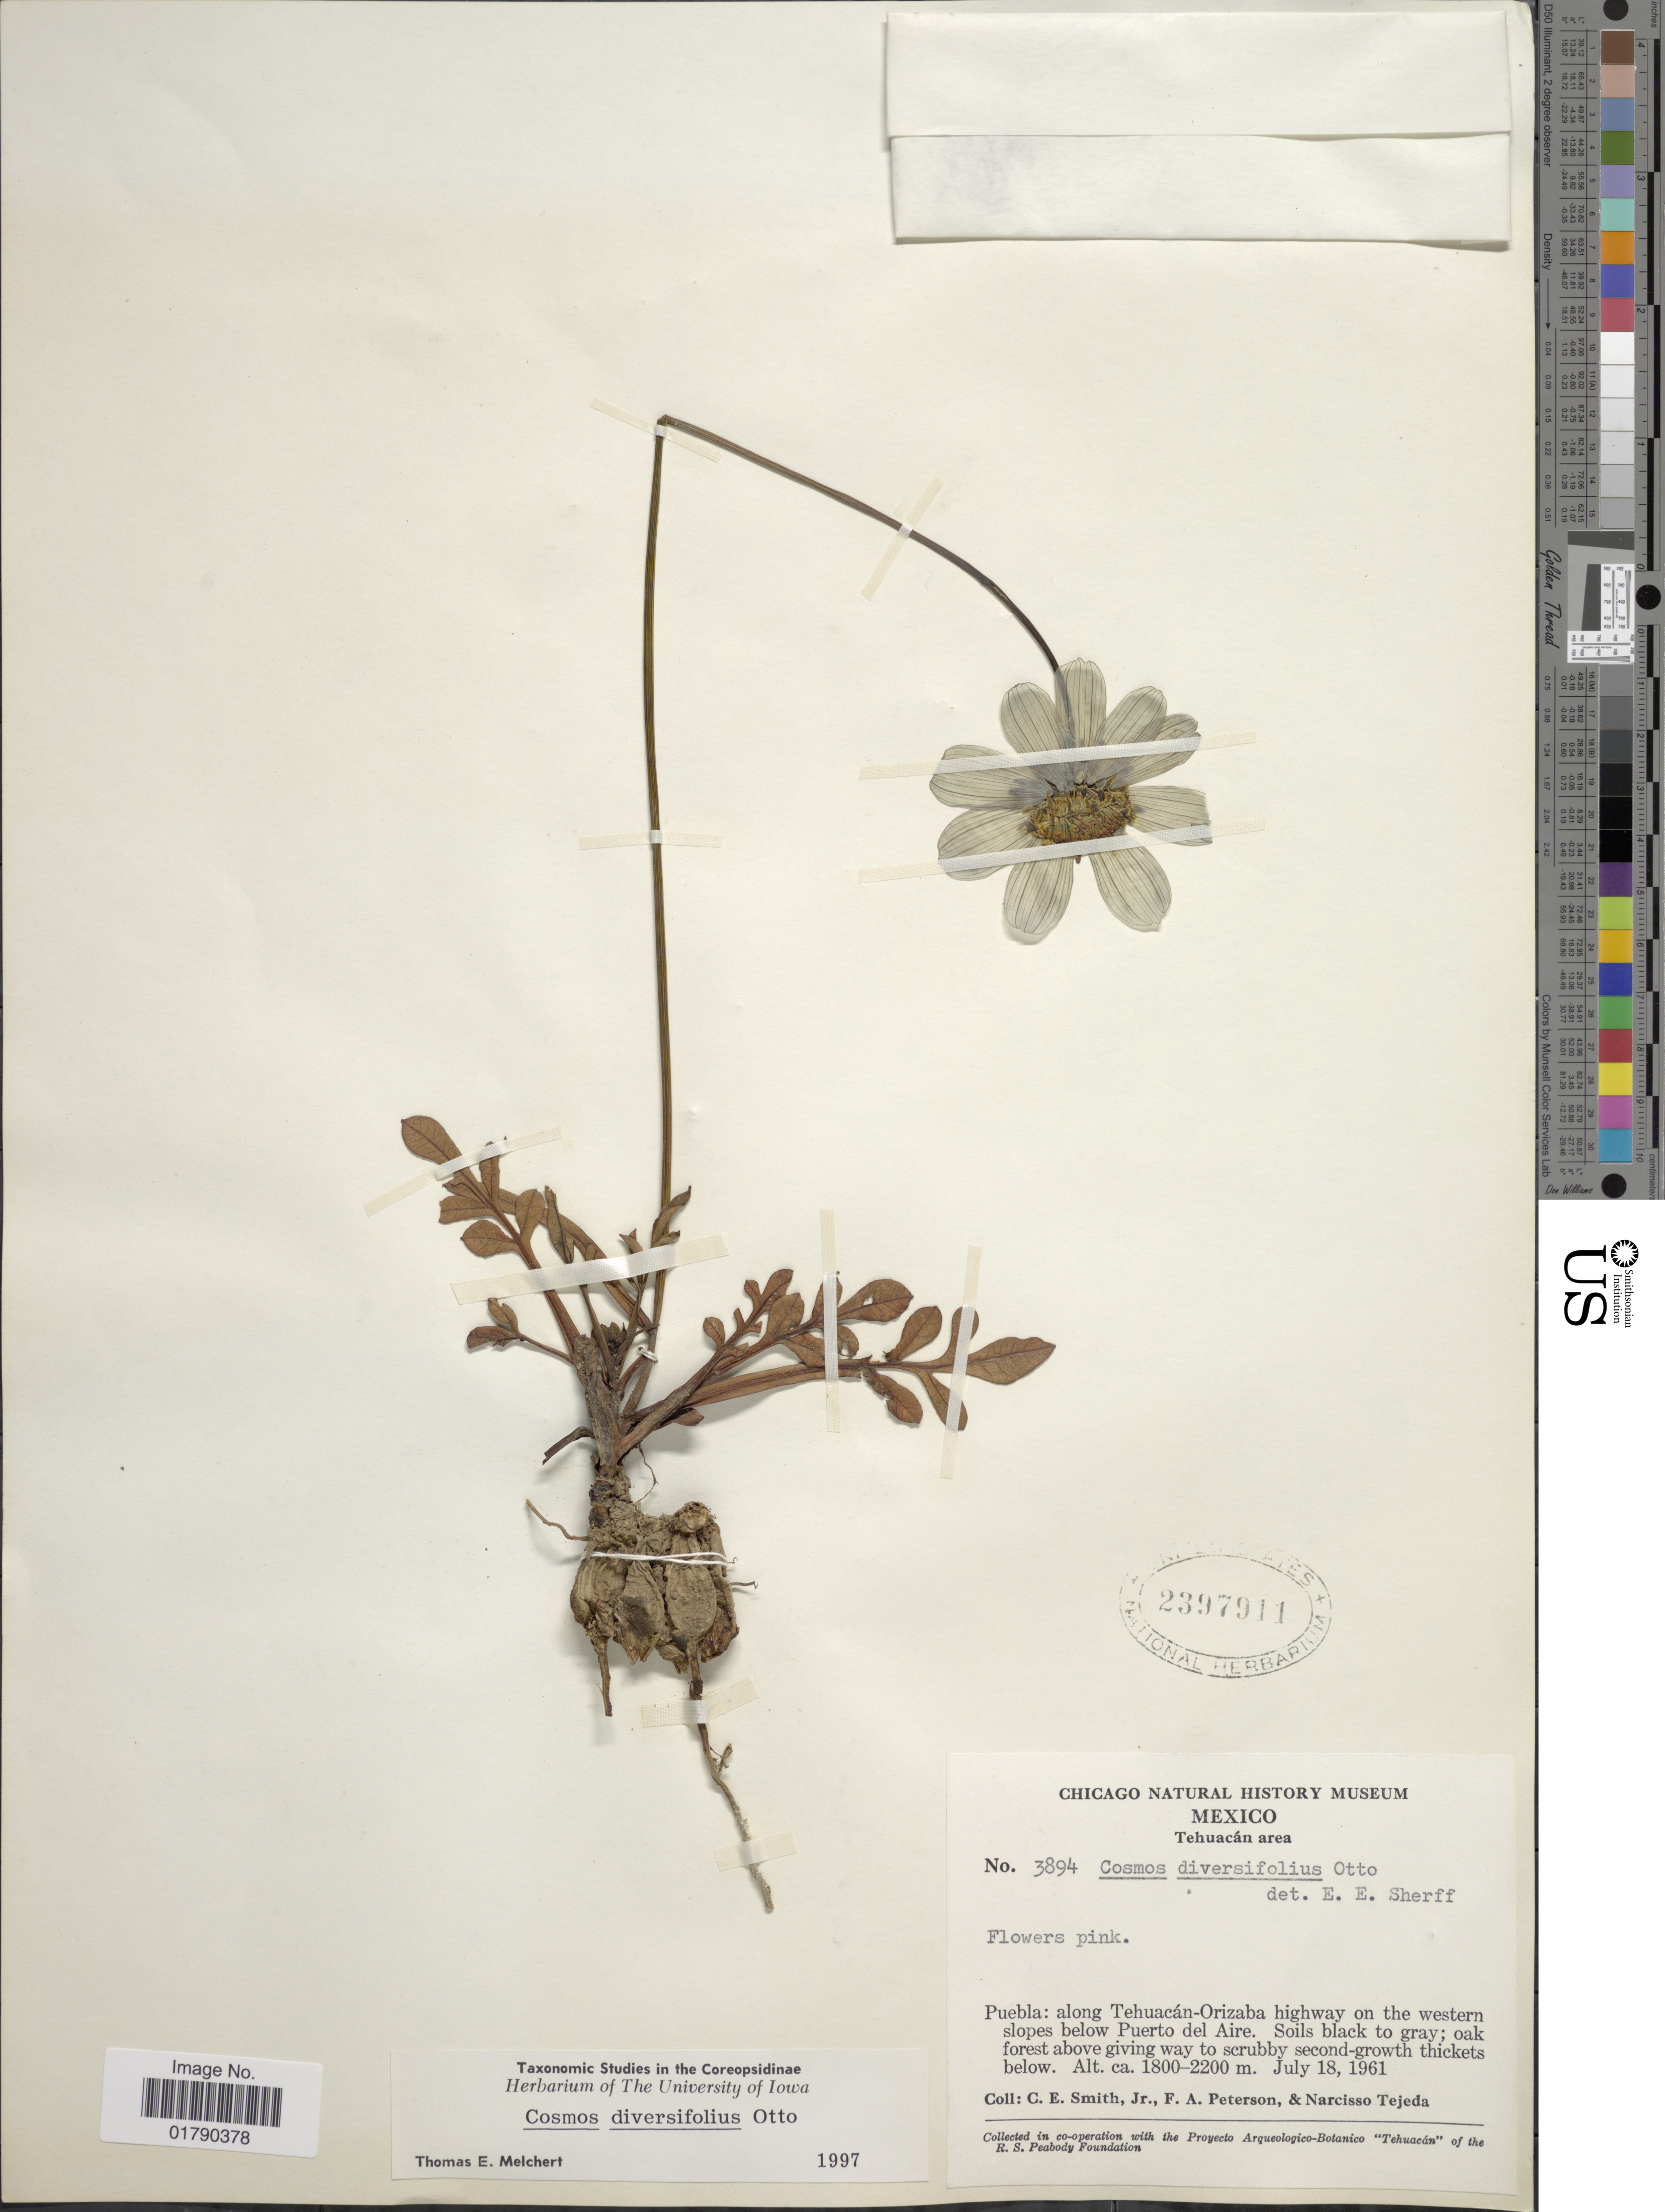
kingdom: Plantae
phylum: Tracheophyta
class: Magnoliopsida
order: Asterales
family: Asteraceae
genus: Cosmos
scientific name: Cosmos diversifolius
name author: Otto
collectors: C. E. Smith Jr., F. A. Peterson & N. Tejeda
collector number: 3894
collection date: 1961-07-18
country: Mexico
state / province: Puebla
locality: Along Tehuancan-Orizaba highway on the western slopes below Puerto del Aire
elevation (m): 1800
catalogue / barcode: US 2397911